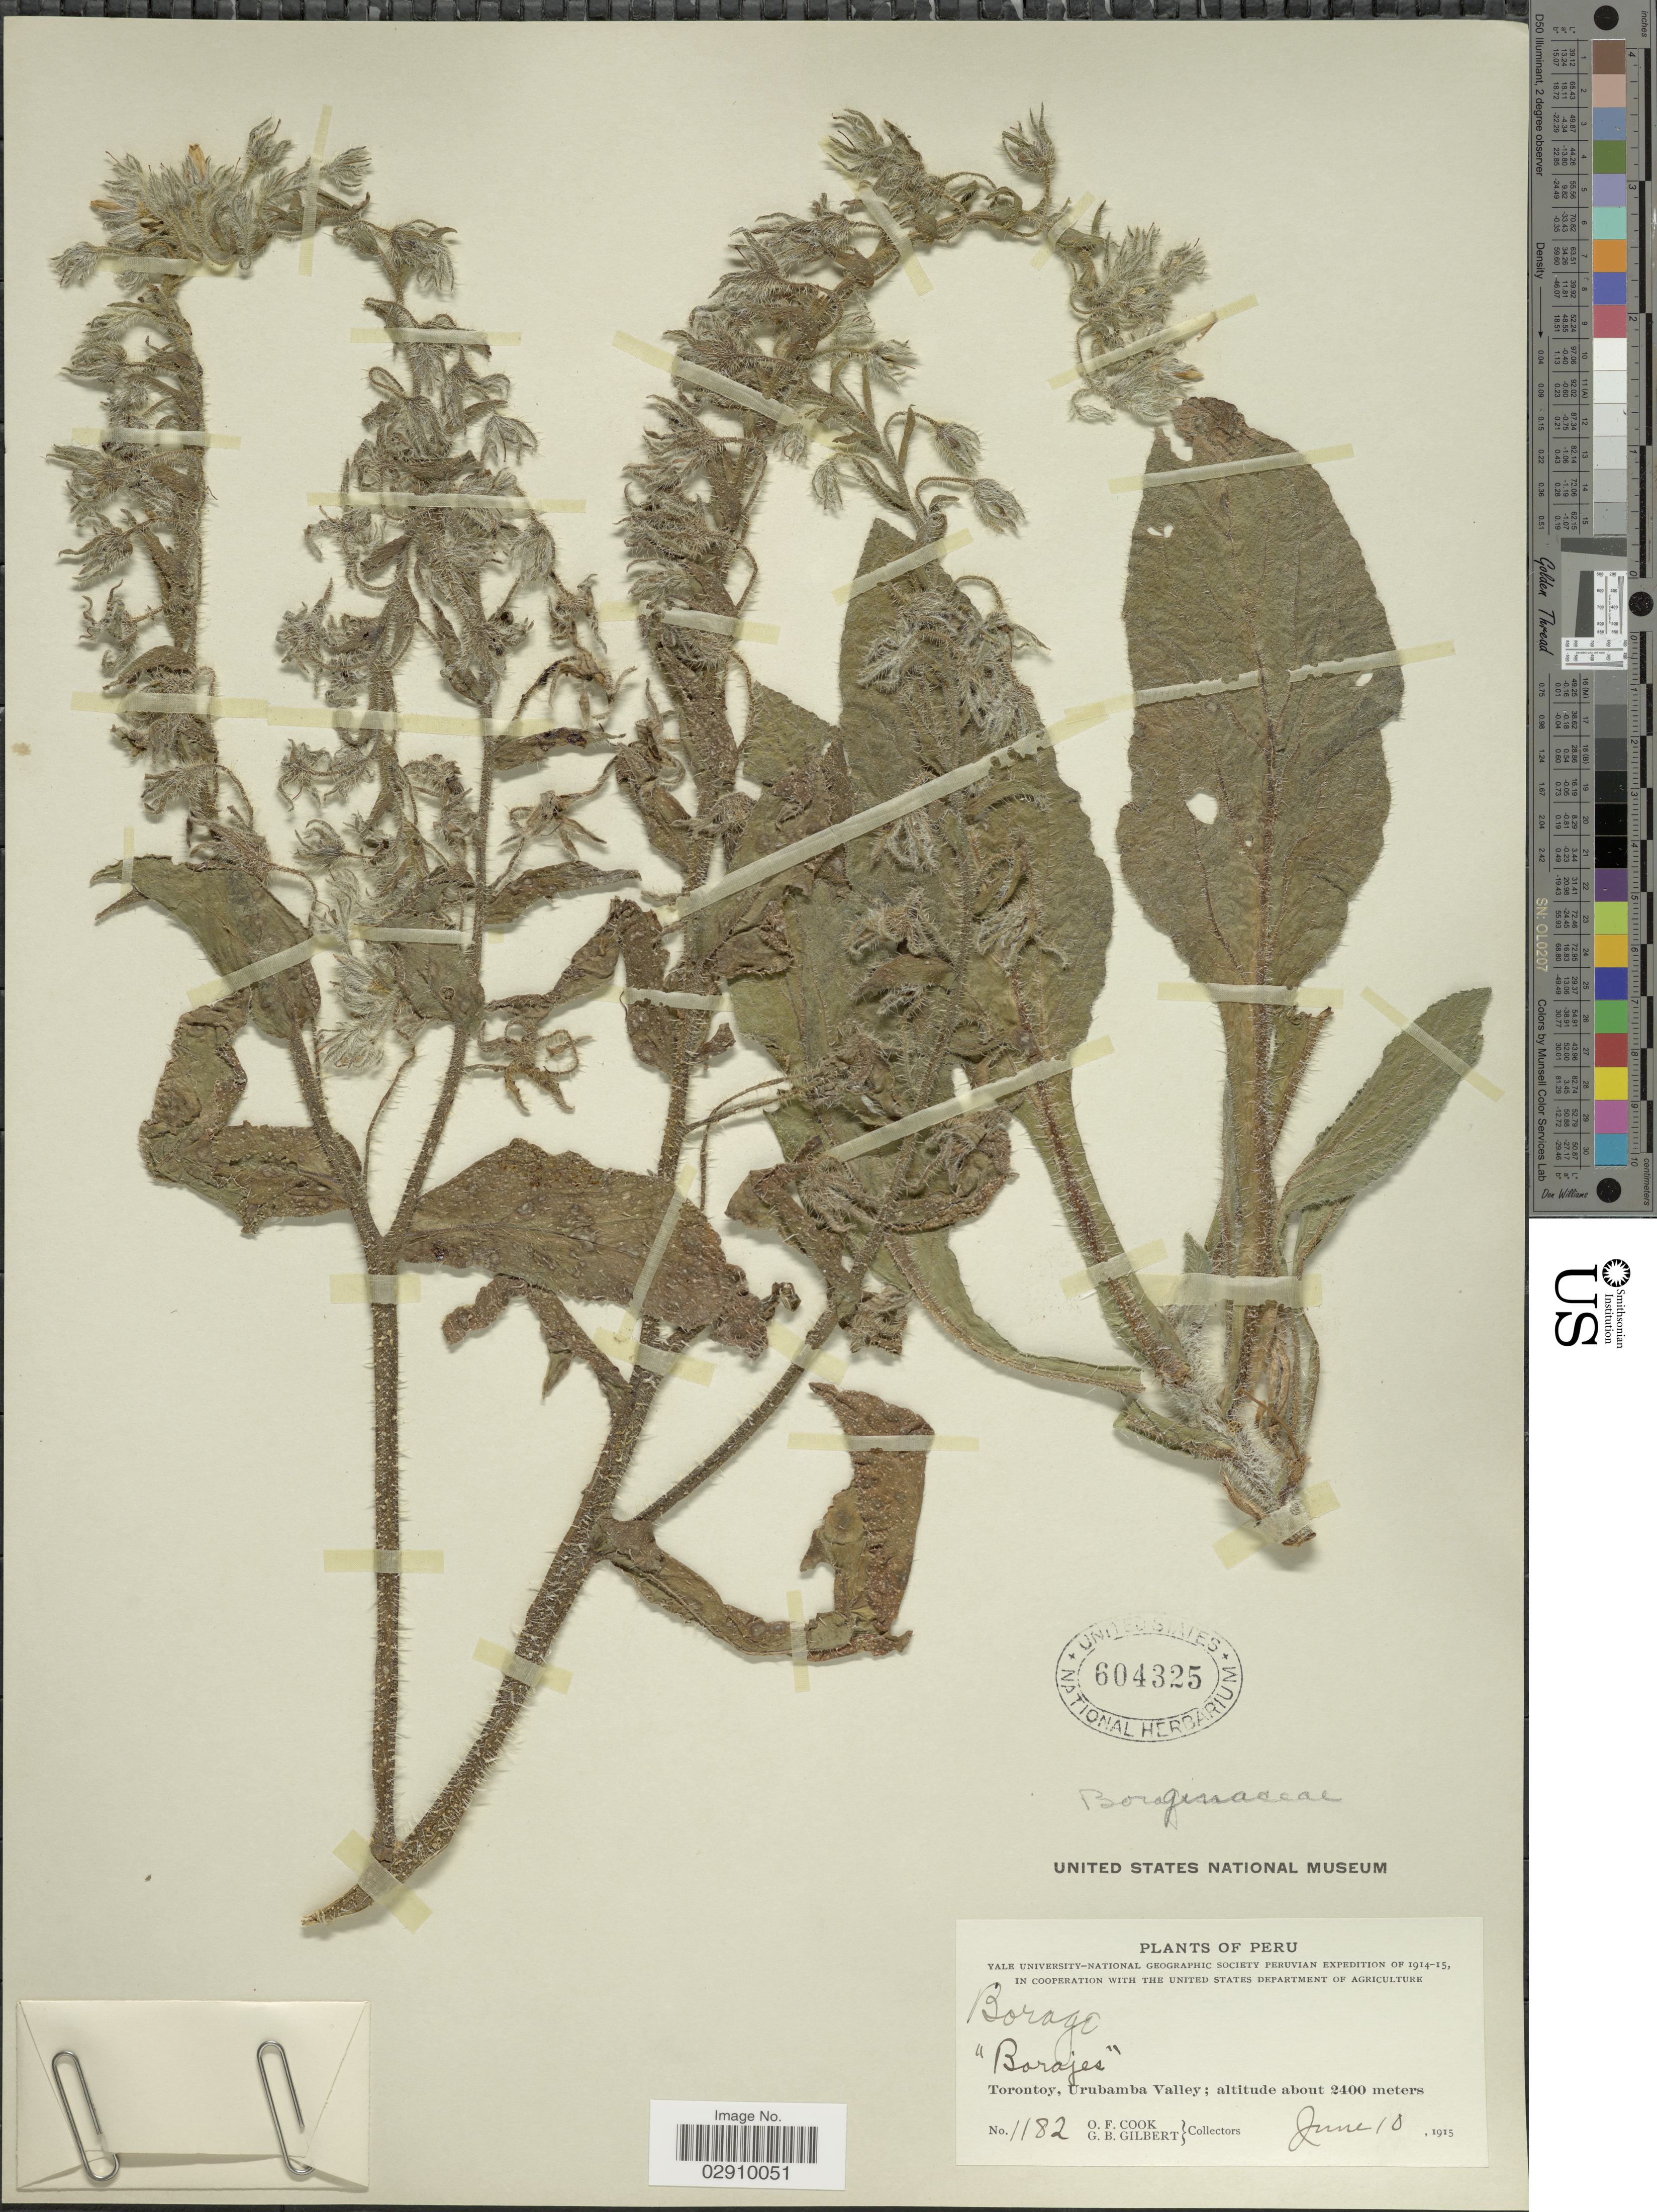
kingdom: Plantae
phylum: Tracheophyta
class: Magnoliopsida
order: Boraginales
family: Boraginaceae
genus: Borago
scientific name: Borago sp.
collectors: O. F. Cook & G. B. Gilbert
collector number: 1182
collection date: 1915-06-10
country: Peru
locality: Torontoy, Urubamba Valley.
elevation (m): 2400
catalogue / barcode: US 604325